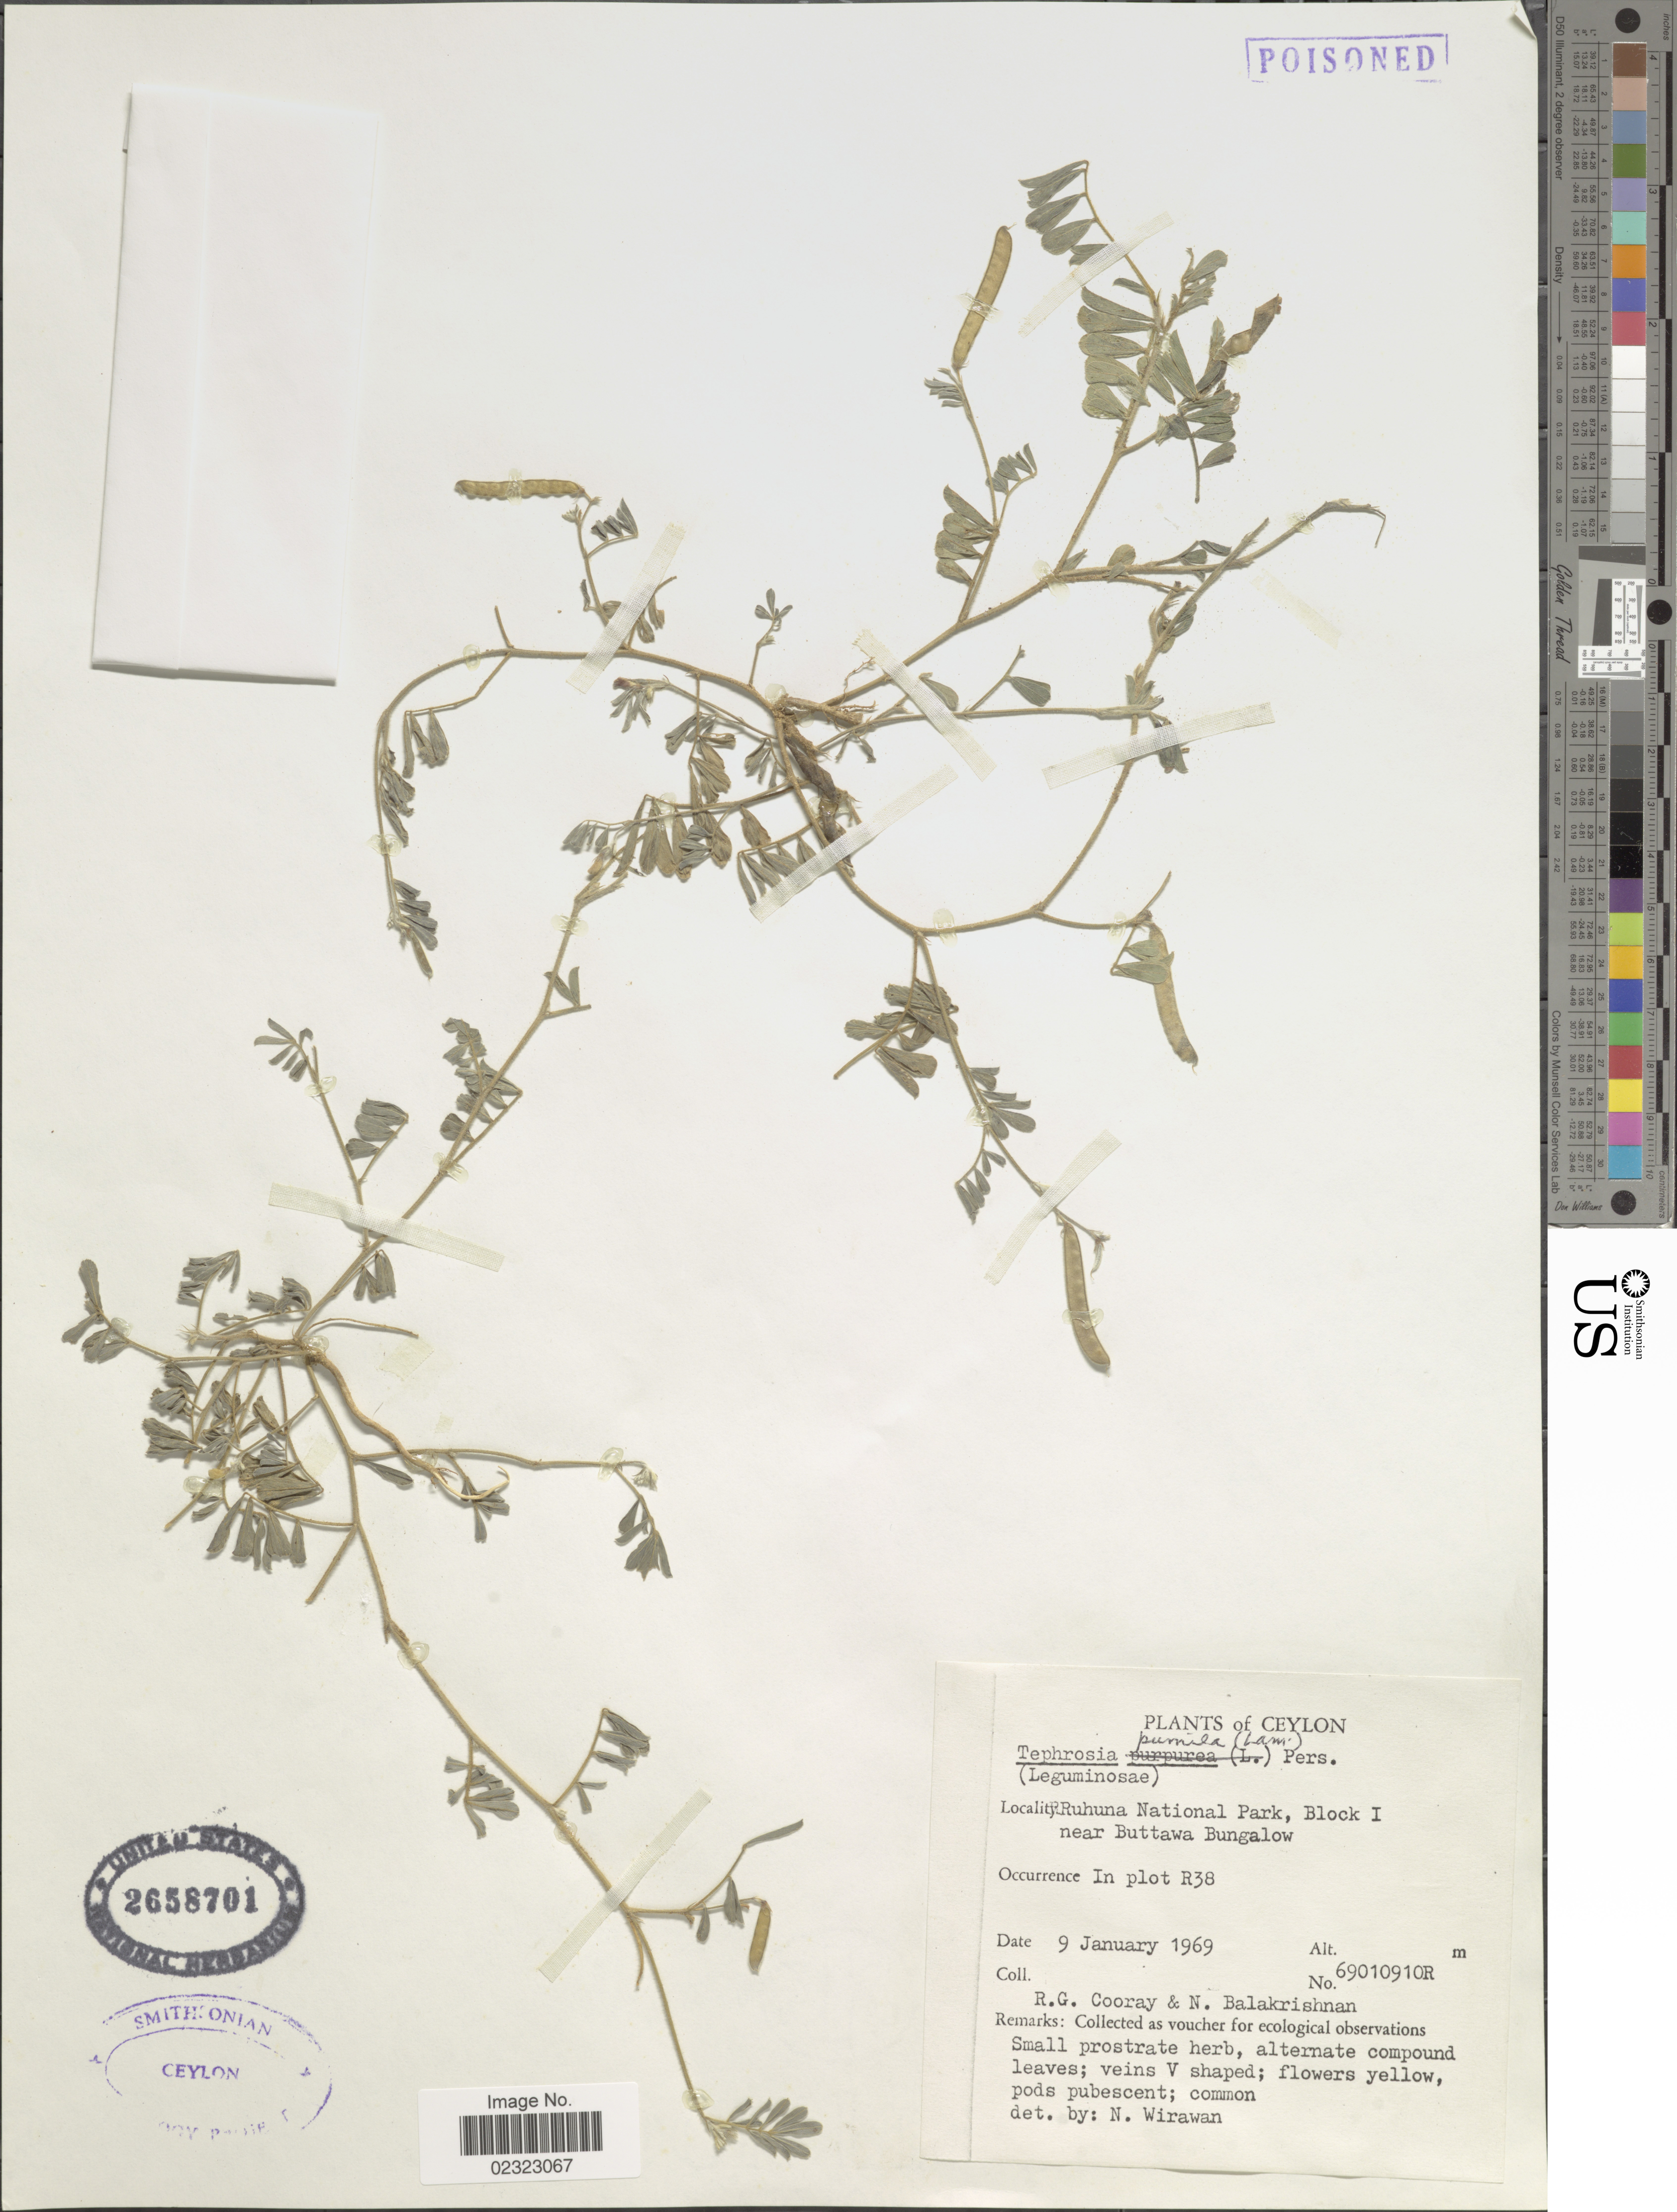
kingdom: Plantae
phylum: Tracheophyta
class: Magnoliopsida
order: Fabales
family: Fabaceae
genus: Tephrosia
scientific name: Tephrosia pumila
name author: (Lam.) Pers.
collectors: R. Cooray & N. Balakrishnan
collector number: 69010910R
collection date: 1969-01-09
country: Sri Lanka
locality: Ceylon. Ruhuna National Park, Block I near Buttawa Bungalow. In Plot R38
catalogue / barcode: US 2658701